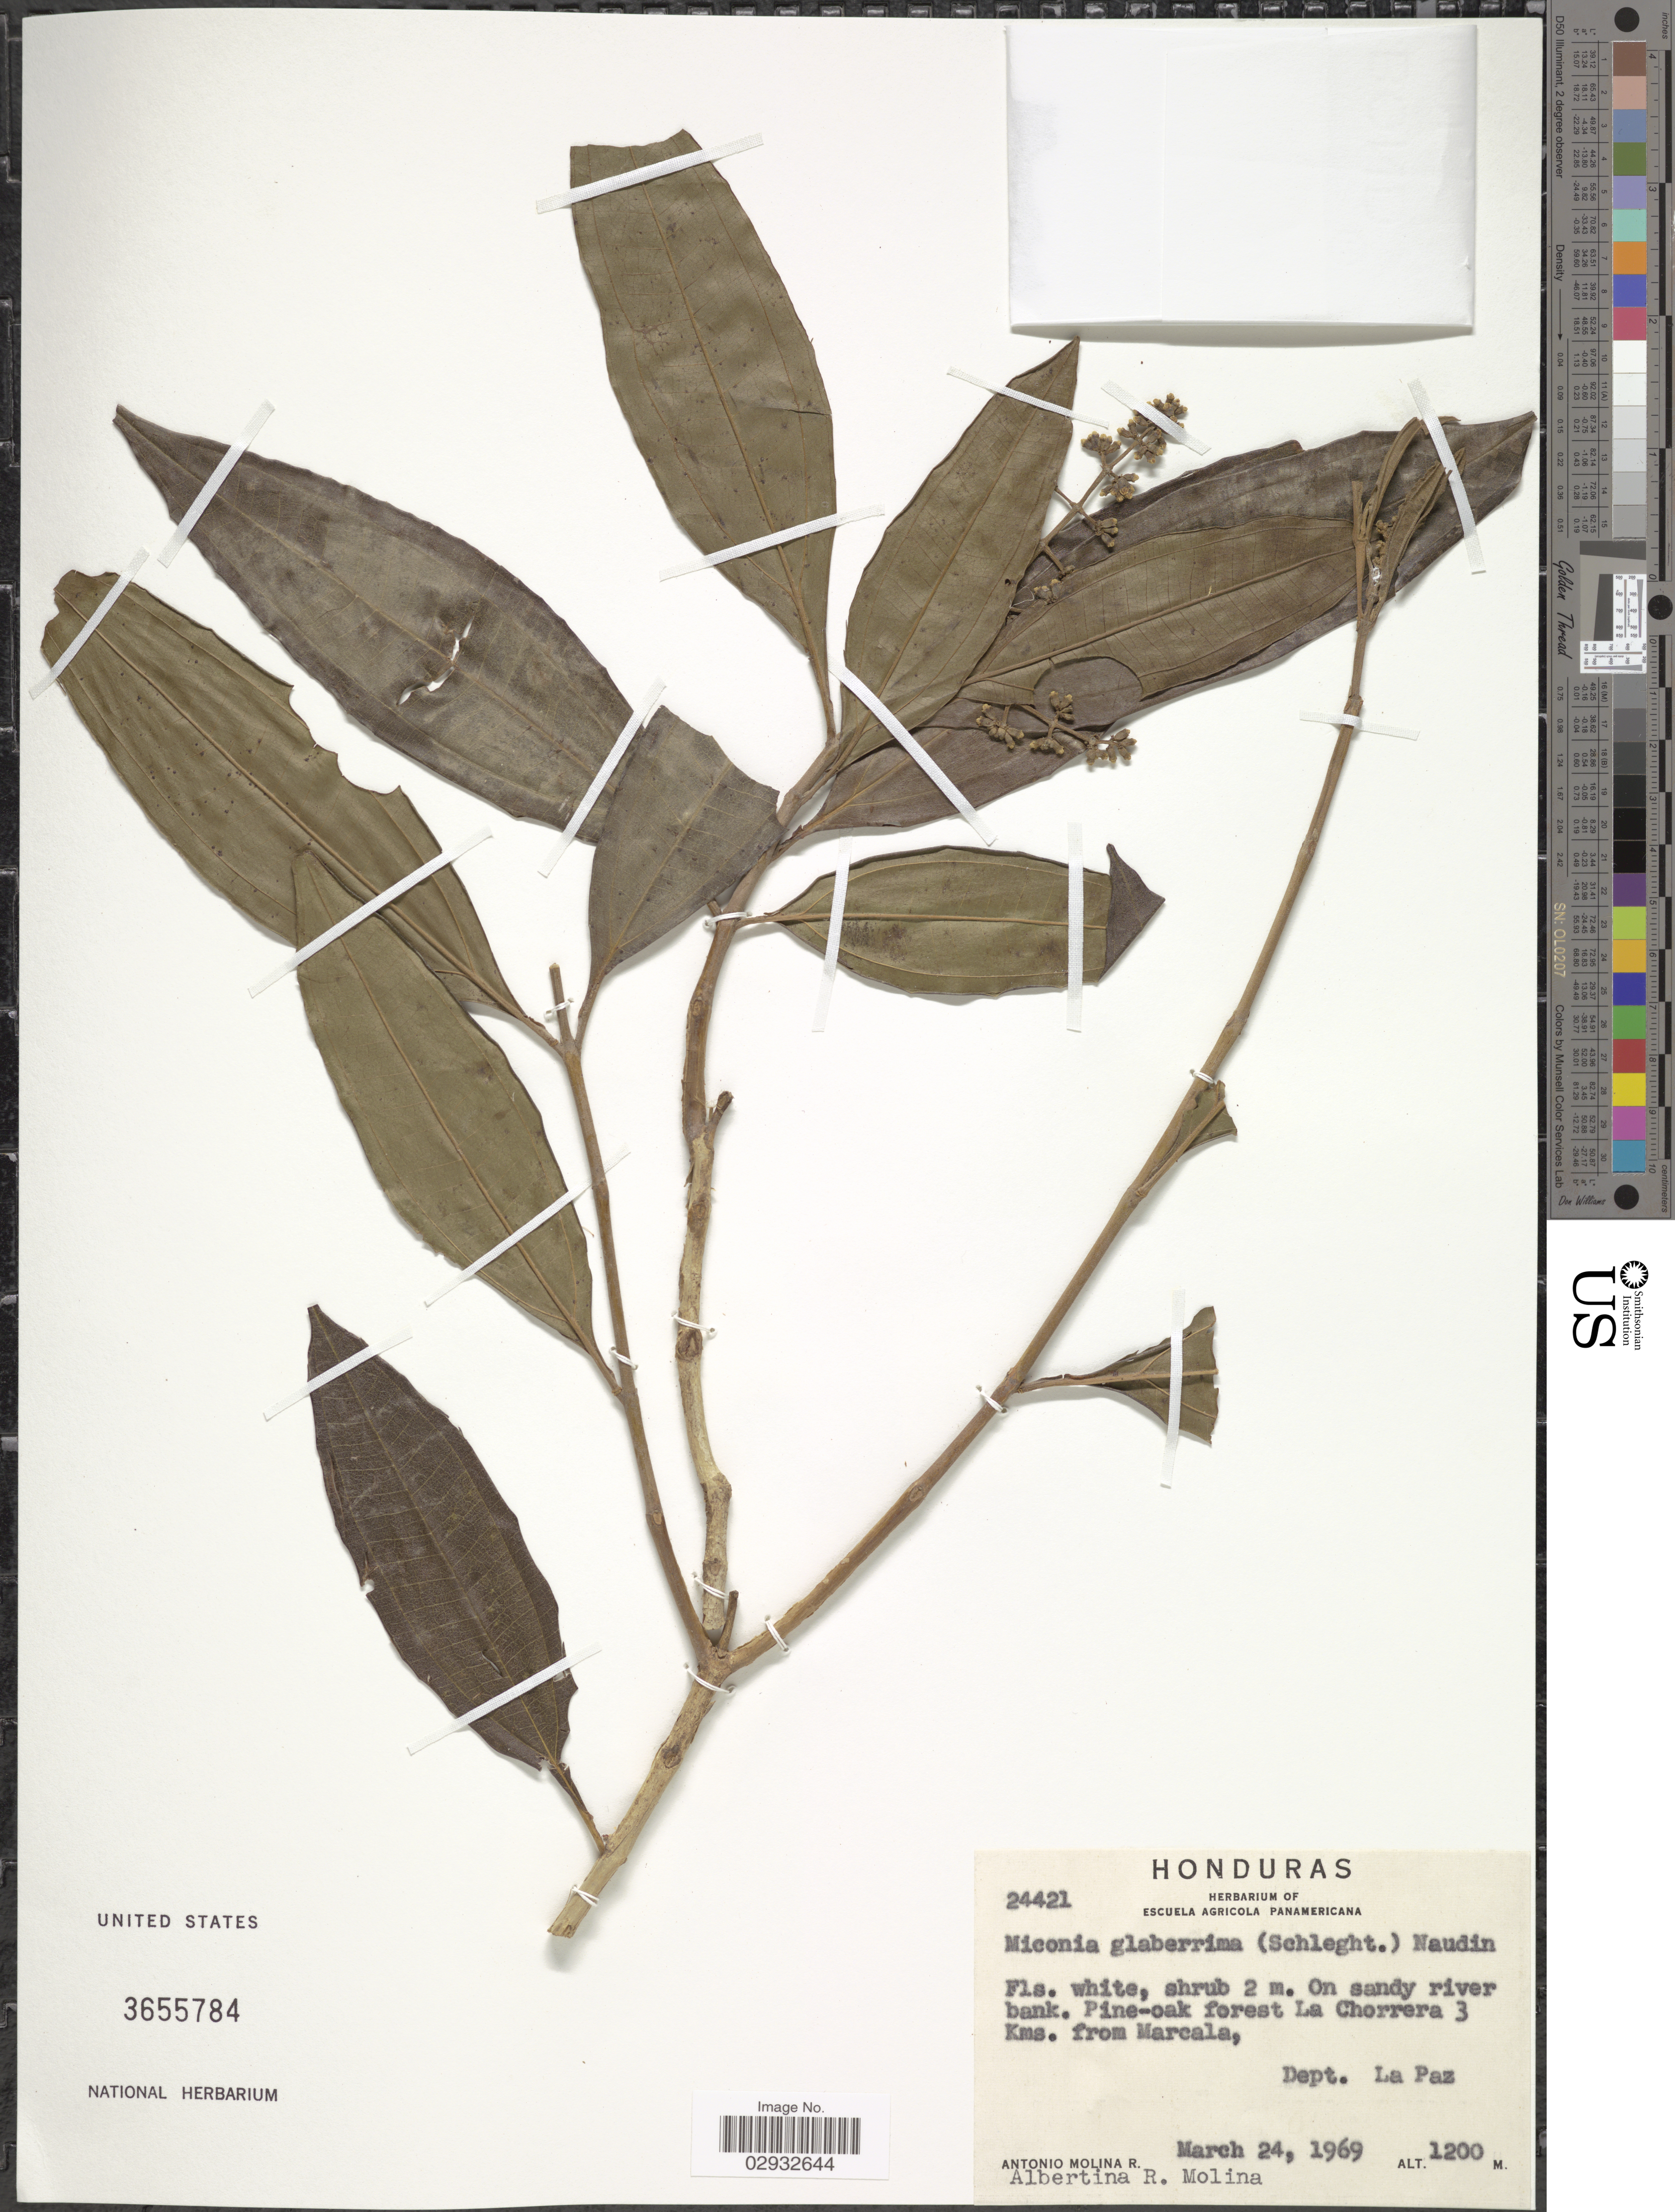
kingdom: Plantae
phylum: Tracheophyta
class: Magnoliopsida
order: Myrtales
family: Melastomataceae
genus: Miconia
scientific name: Miconia glaberrima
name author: (Schltdl.) Naudin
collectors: A. Molina R. & A. R. Molina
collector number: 24421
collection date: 1969-03-24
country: Honduras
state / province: La Paz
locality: La Chorrera 3 Kms. from Marcala, Dept. La Paz.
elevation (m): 1200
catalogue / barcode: US 3655784